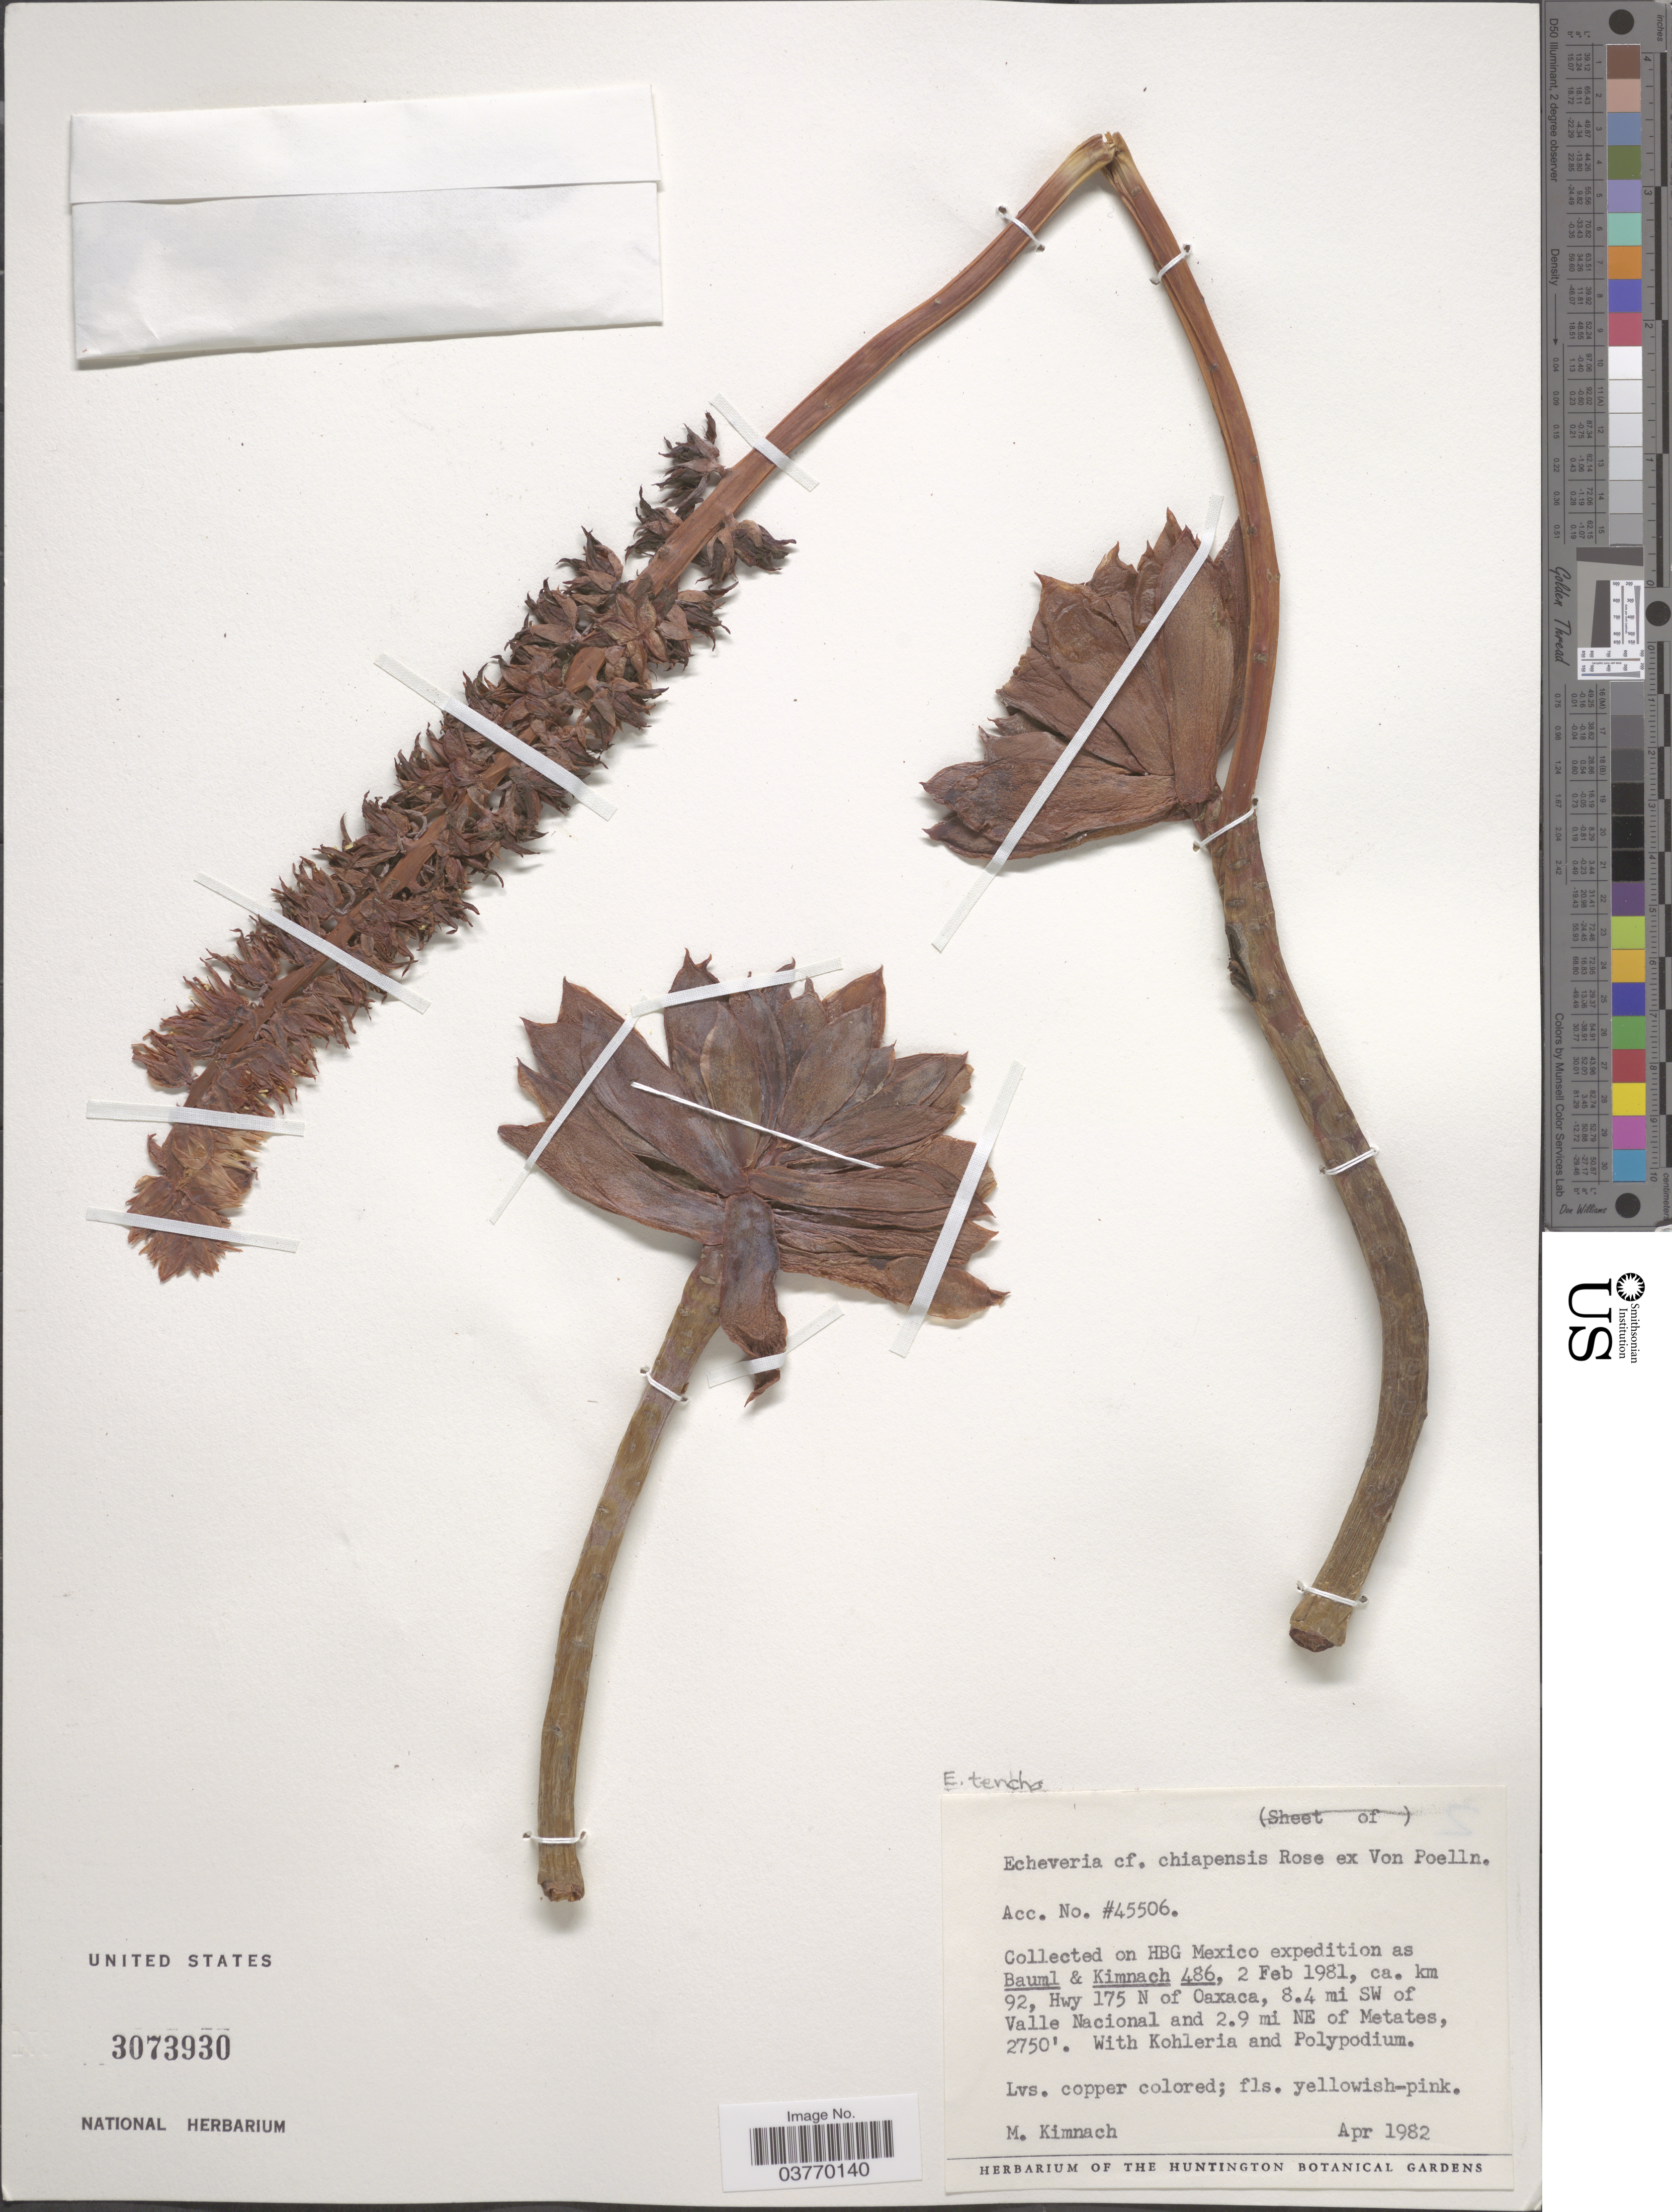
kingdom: Plantae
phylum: Tracheophyta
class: Magnoliopsida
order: Saxifragales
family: Crassulaceae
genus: Echeveria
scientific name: Echeveria chiapensis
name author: Rose ex Poelln.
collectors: M. W. Kimnach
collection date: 1982-04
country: Mexico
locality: HBG.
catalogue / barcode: US 3073930